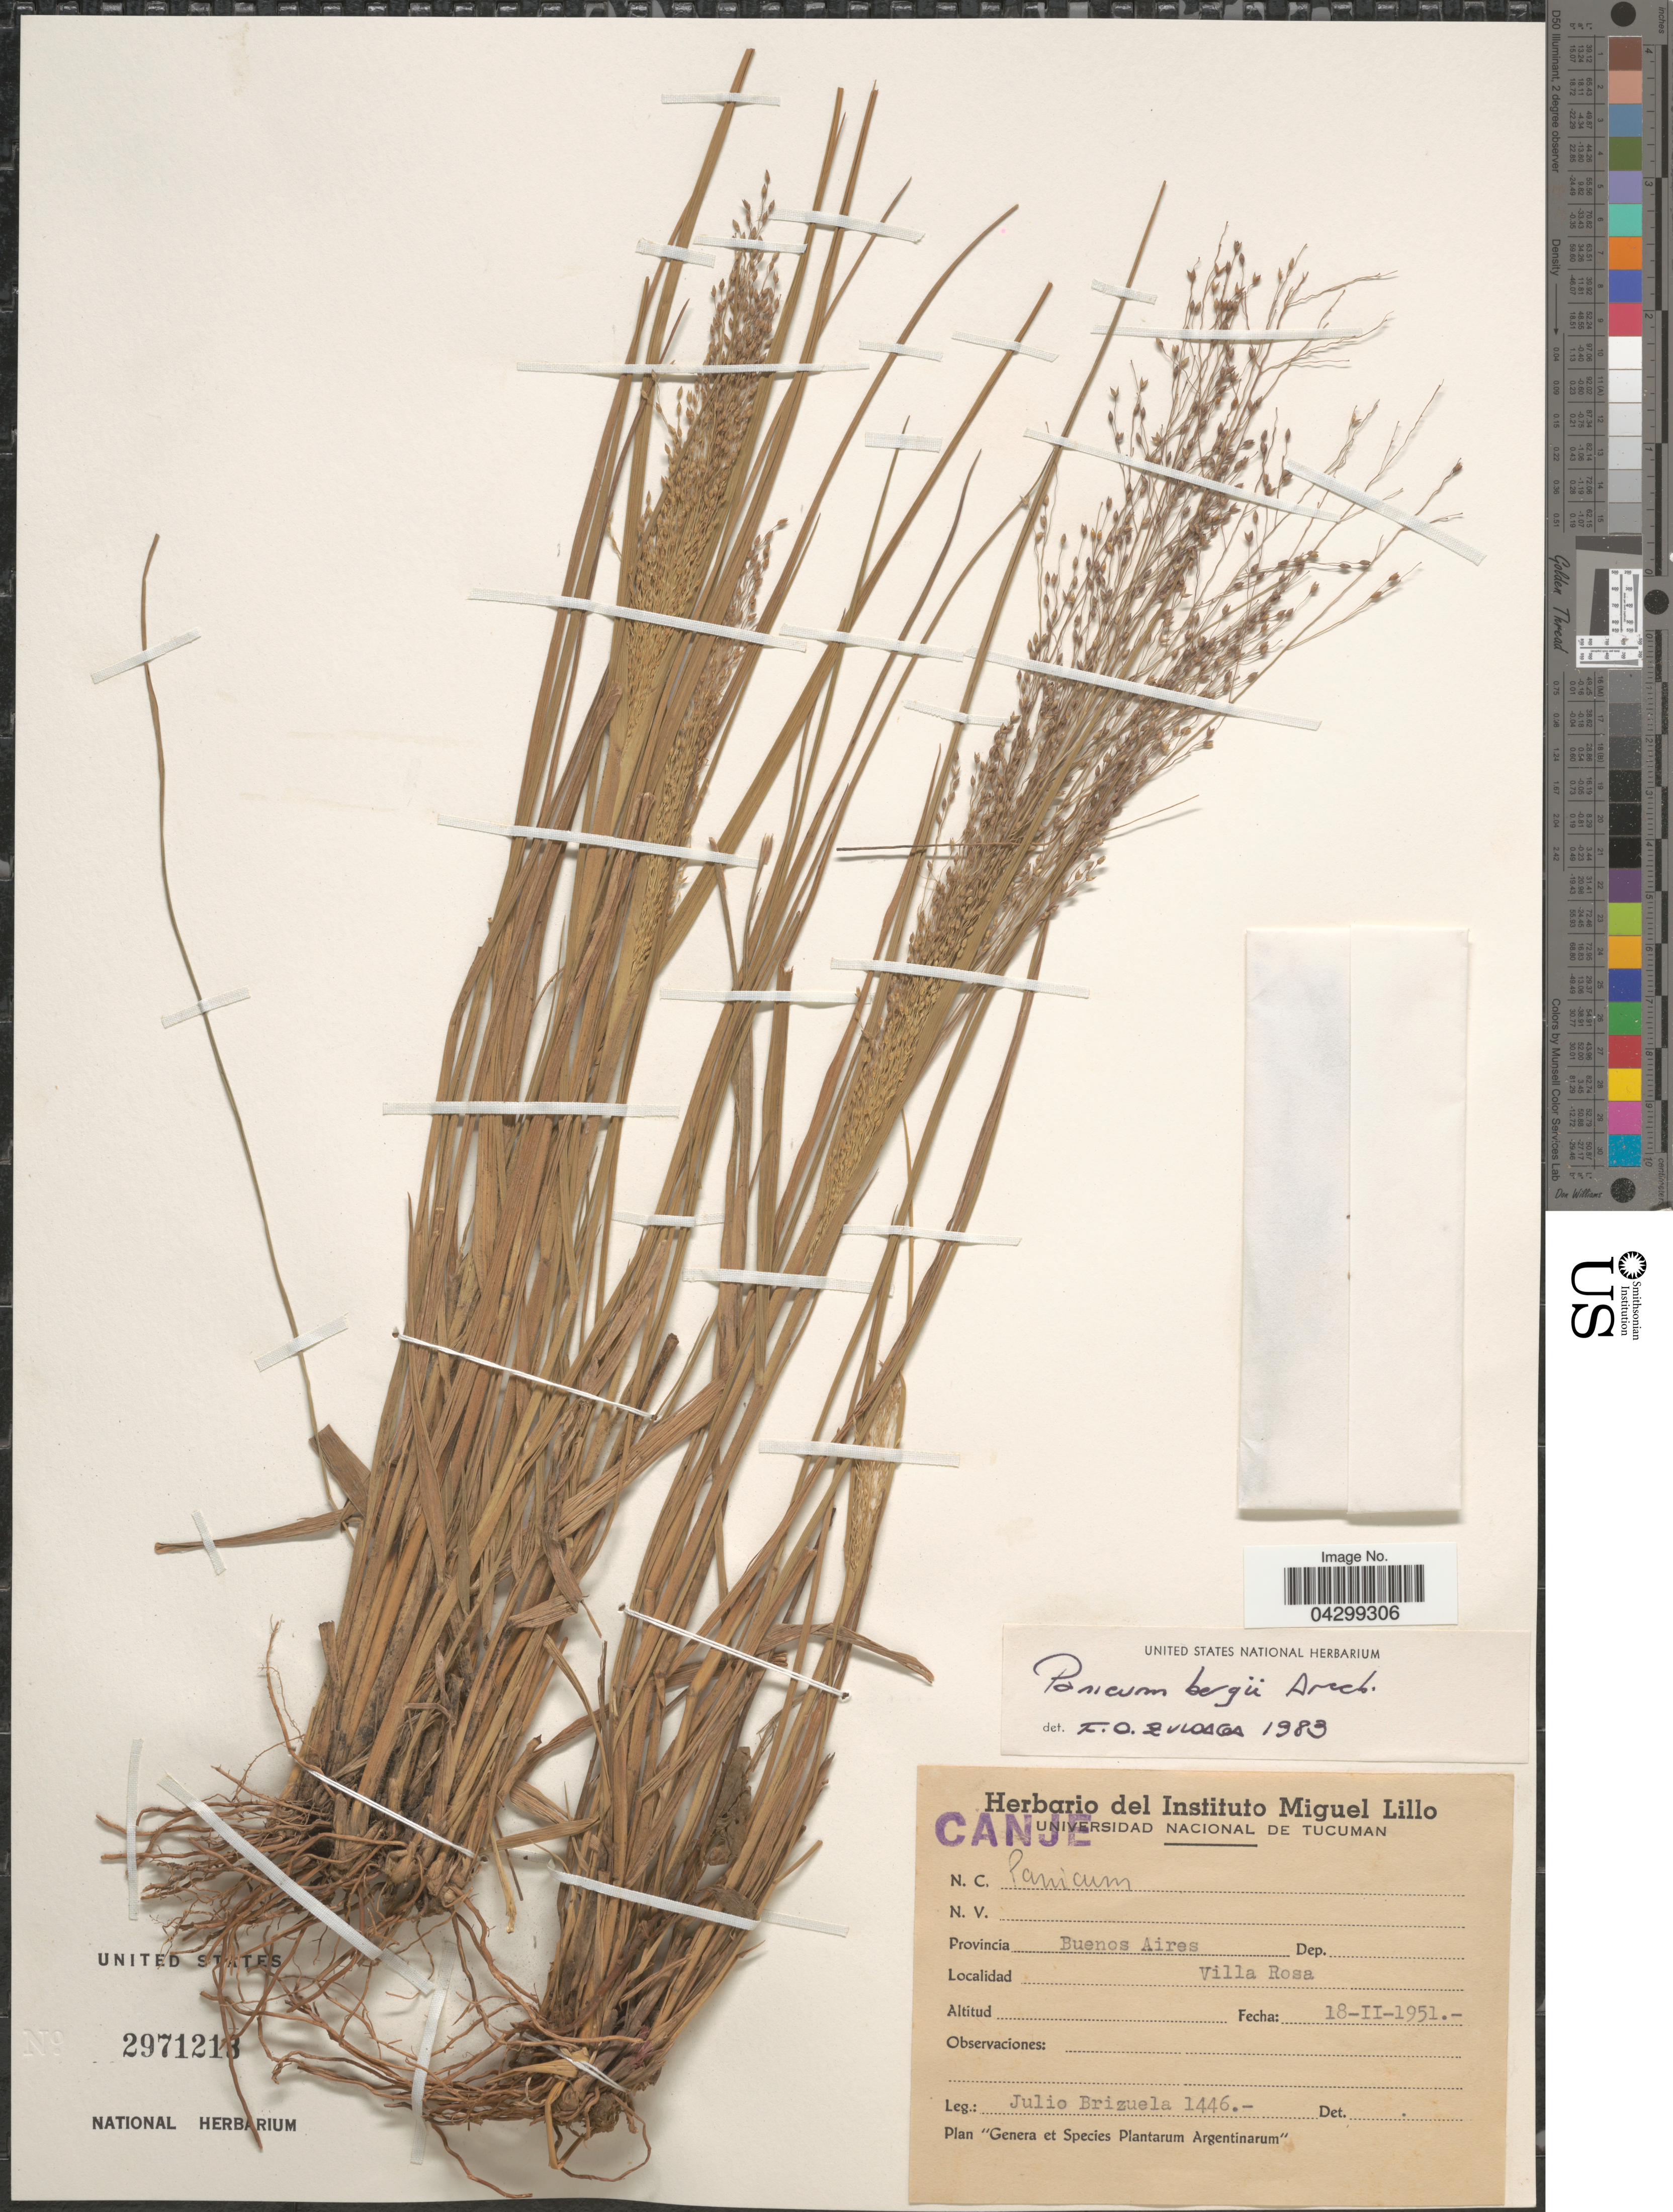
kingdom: Plantae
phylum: Tracheophyta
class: Liliopsida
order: Poales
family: Poaceae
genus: Panicum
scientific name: Panicum bergii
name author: Arechav.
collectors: J. Brizuela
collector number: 1446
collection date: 1951-02-18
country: Argentina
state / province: Buenos Aires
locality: Villa Rosa.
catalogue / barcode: US 2971213